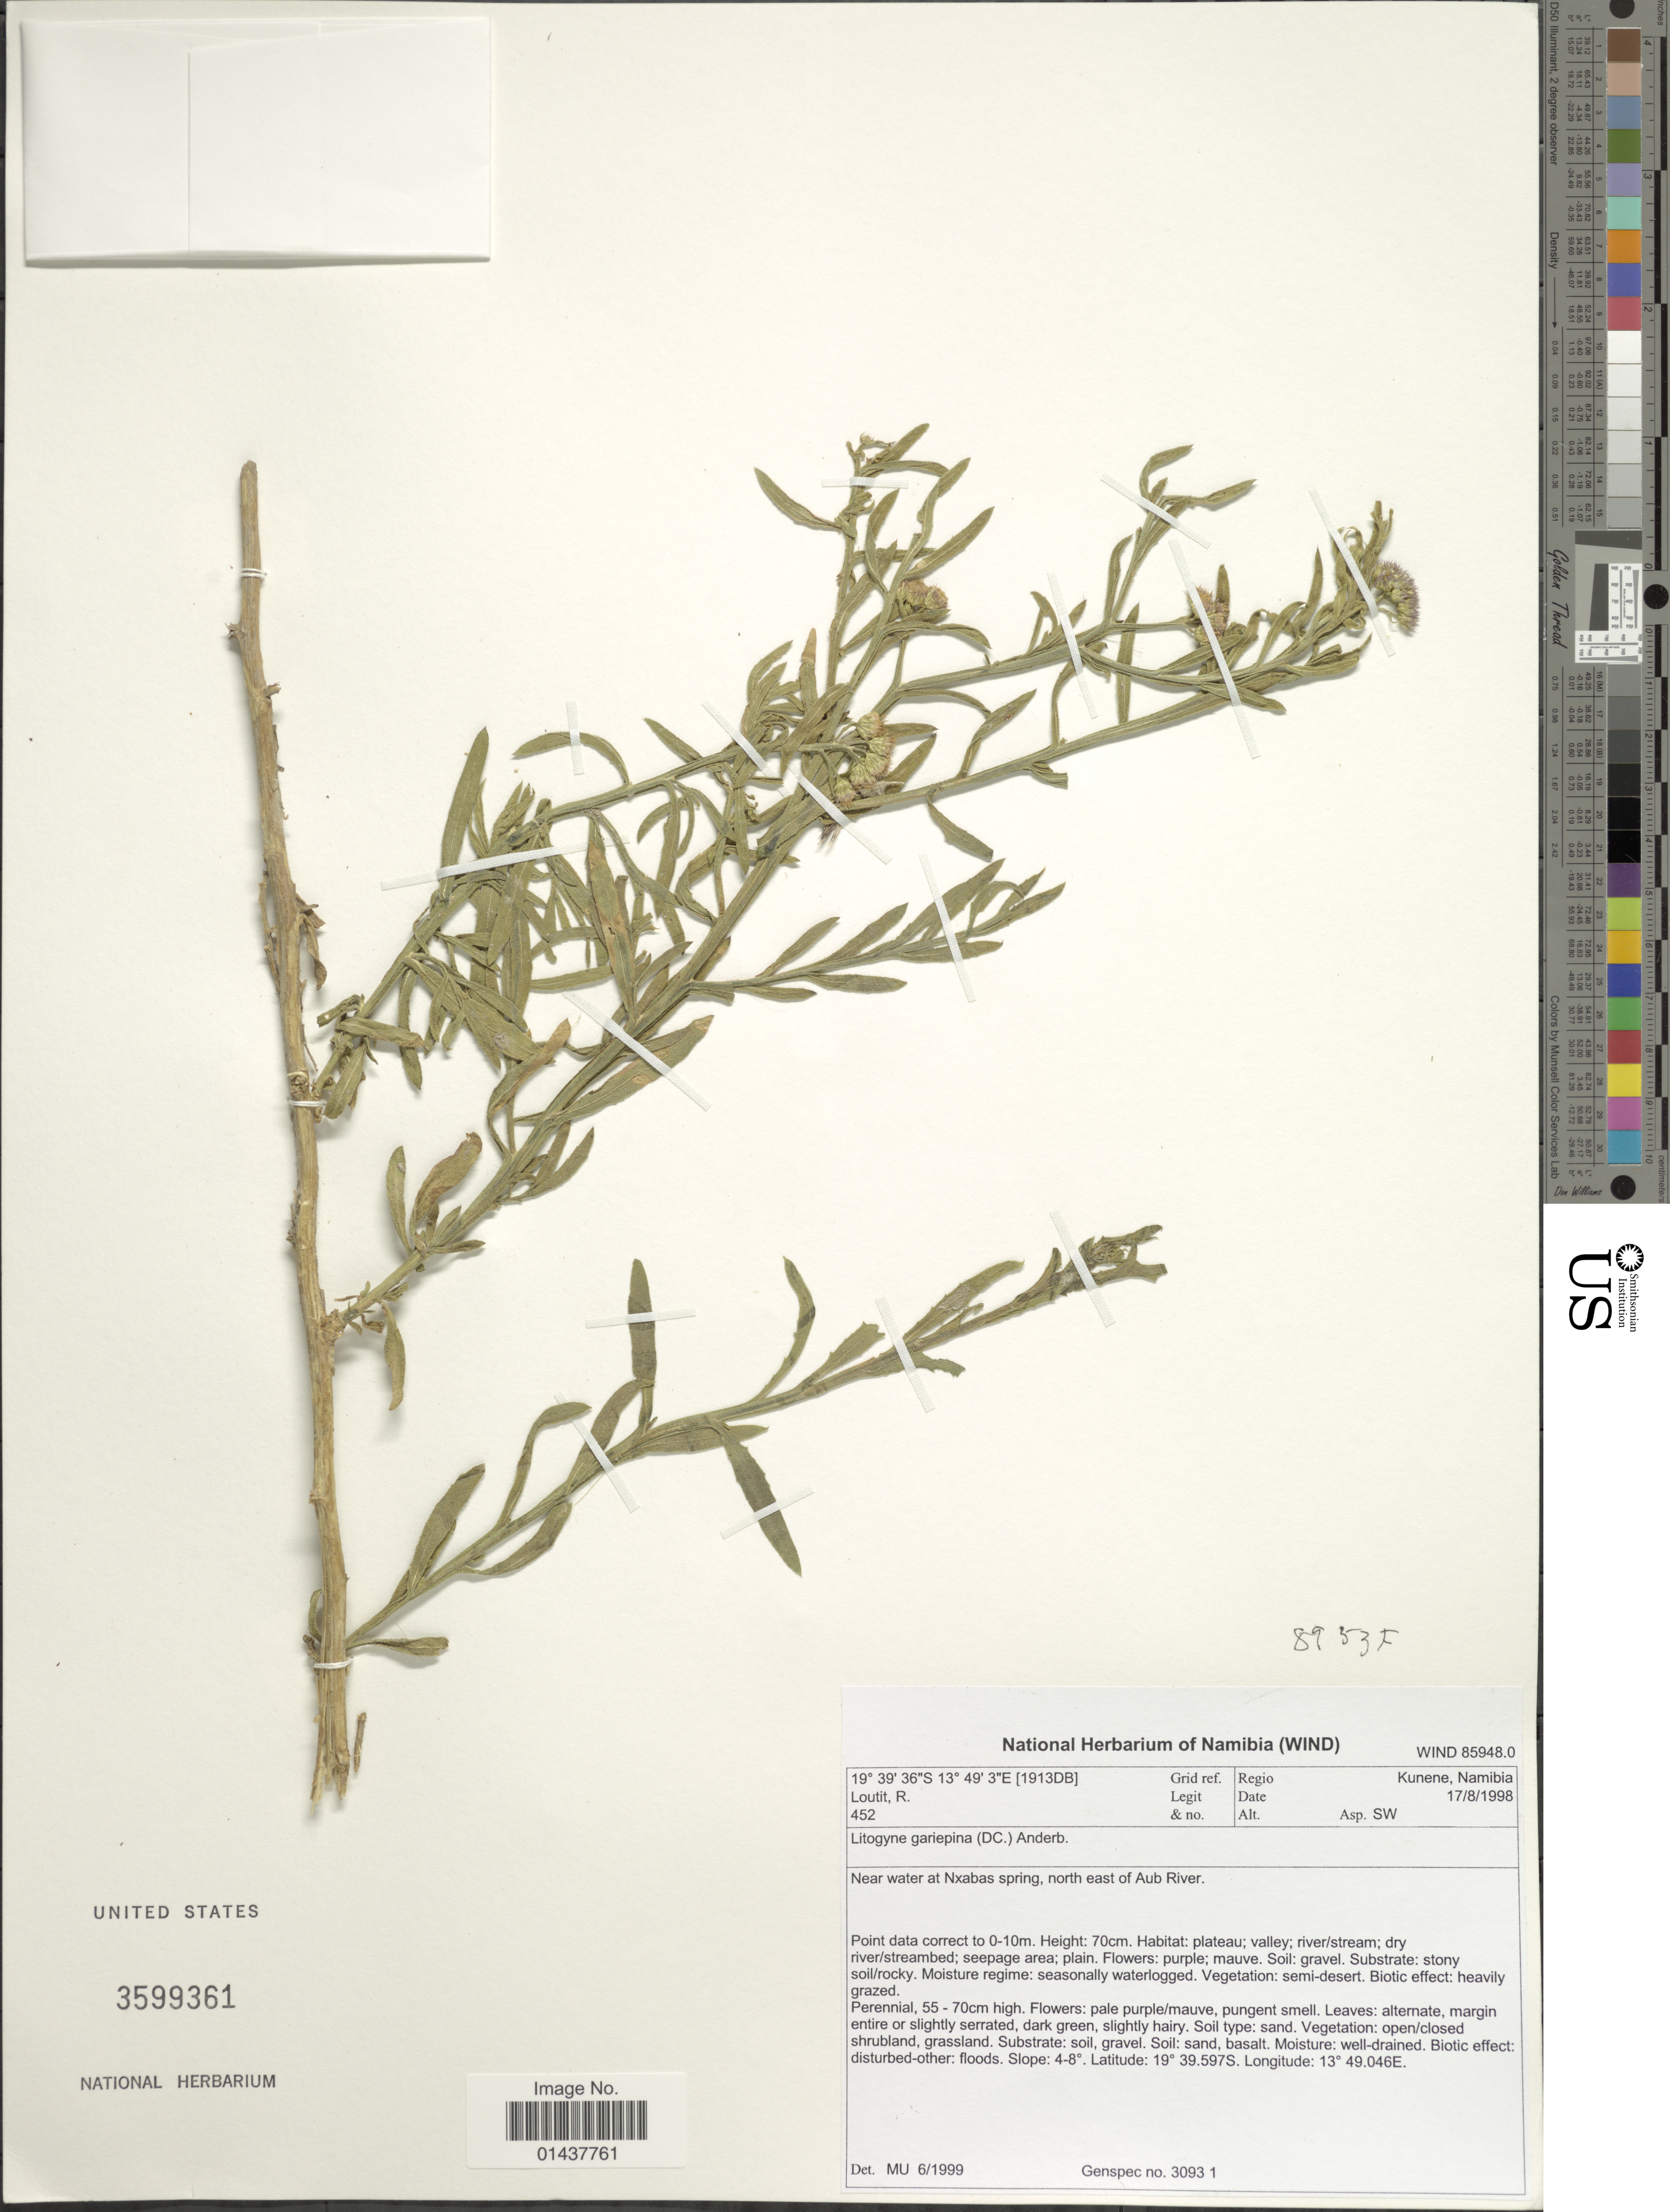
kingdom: Plantae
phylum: Tracheophyta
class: Magnoliopsida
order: Asterales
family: Asteraceae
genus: Litogyne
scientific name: Litogyne gariepina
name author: (DC.) Anderb.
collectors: R. Loutit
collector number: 452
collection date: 1998-08-17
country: Namibia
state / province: Kunene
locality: Near water at Nxabas spring, north east of Aub River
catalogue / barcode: US 3599361